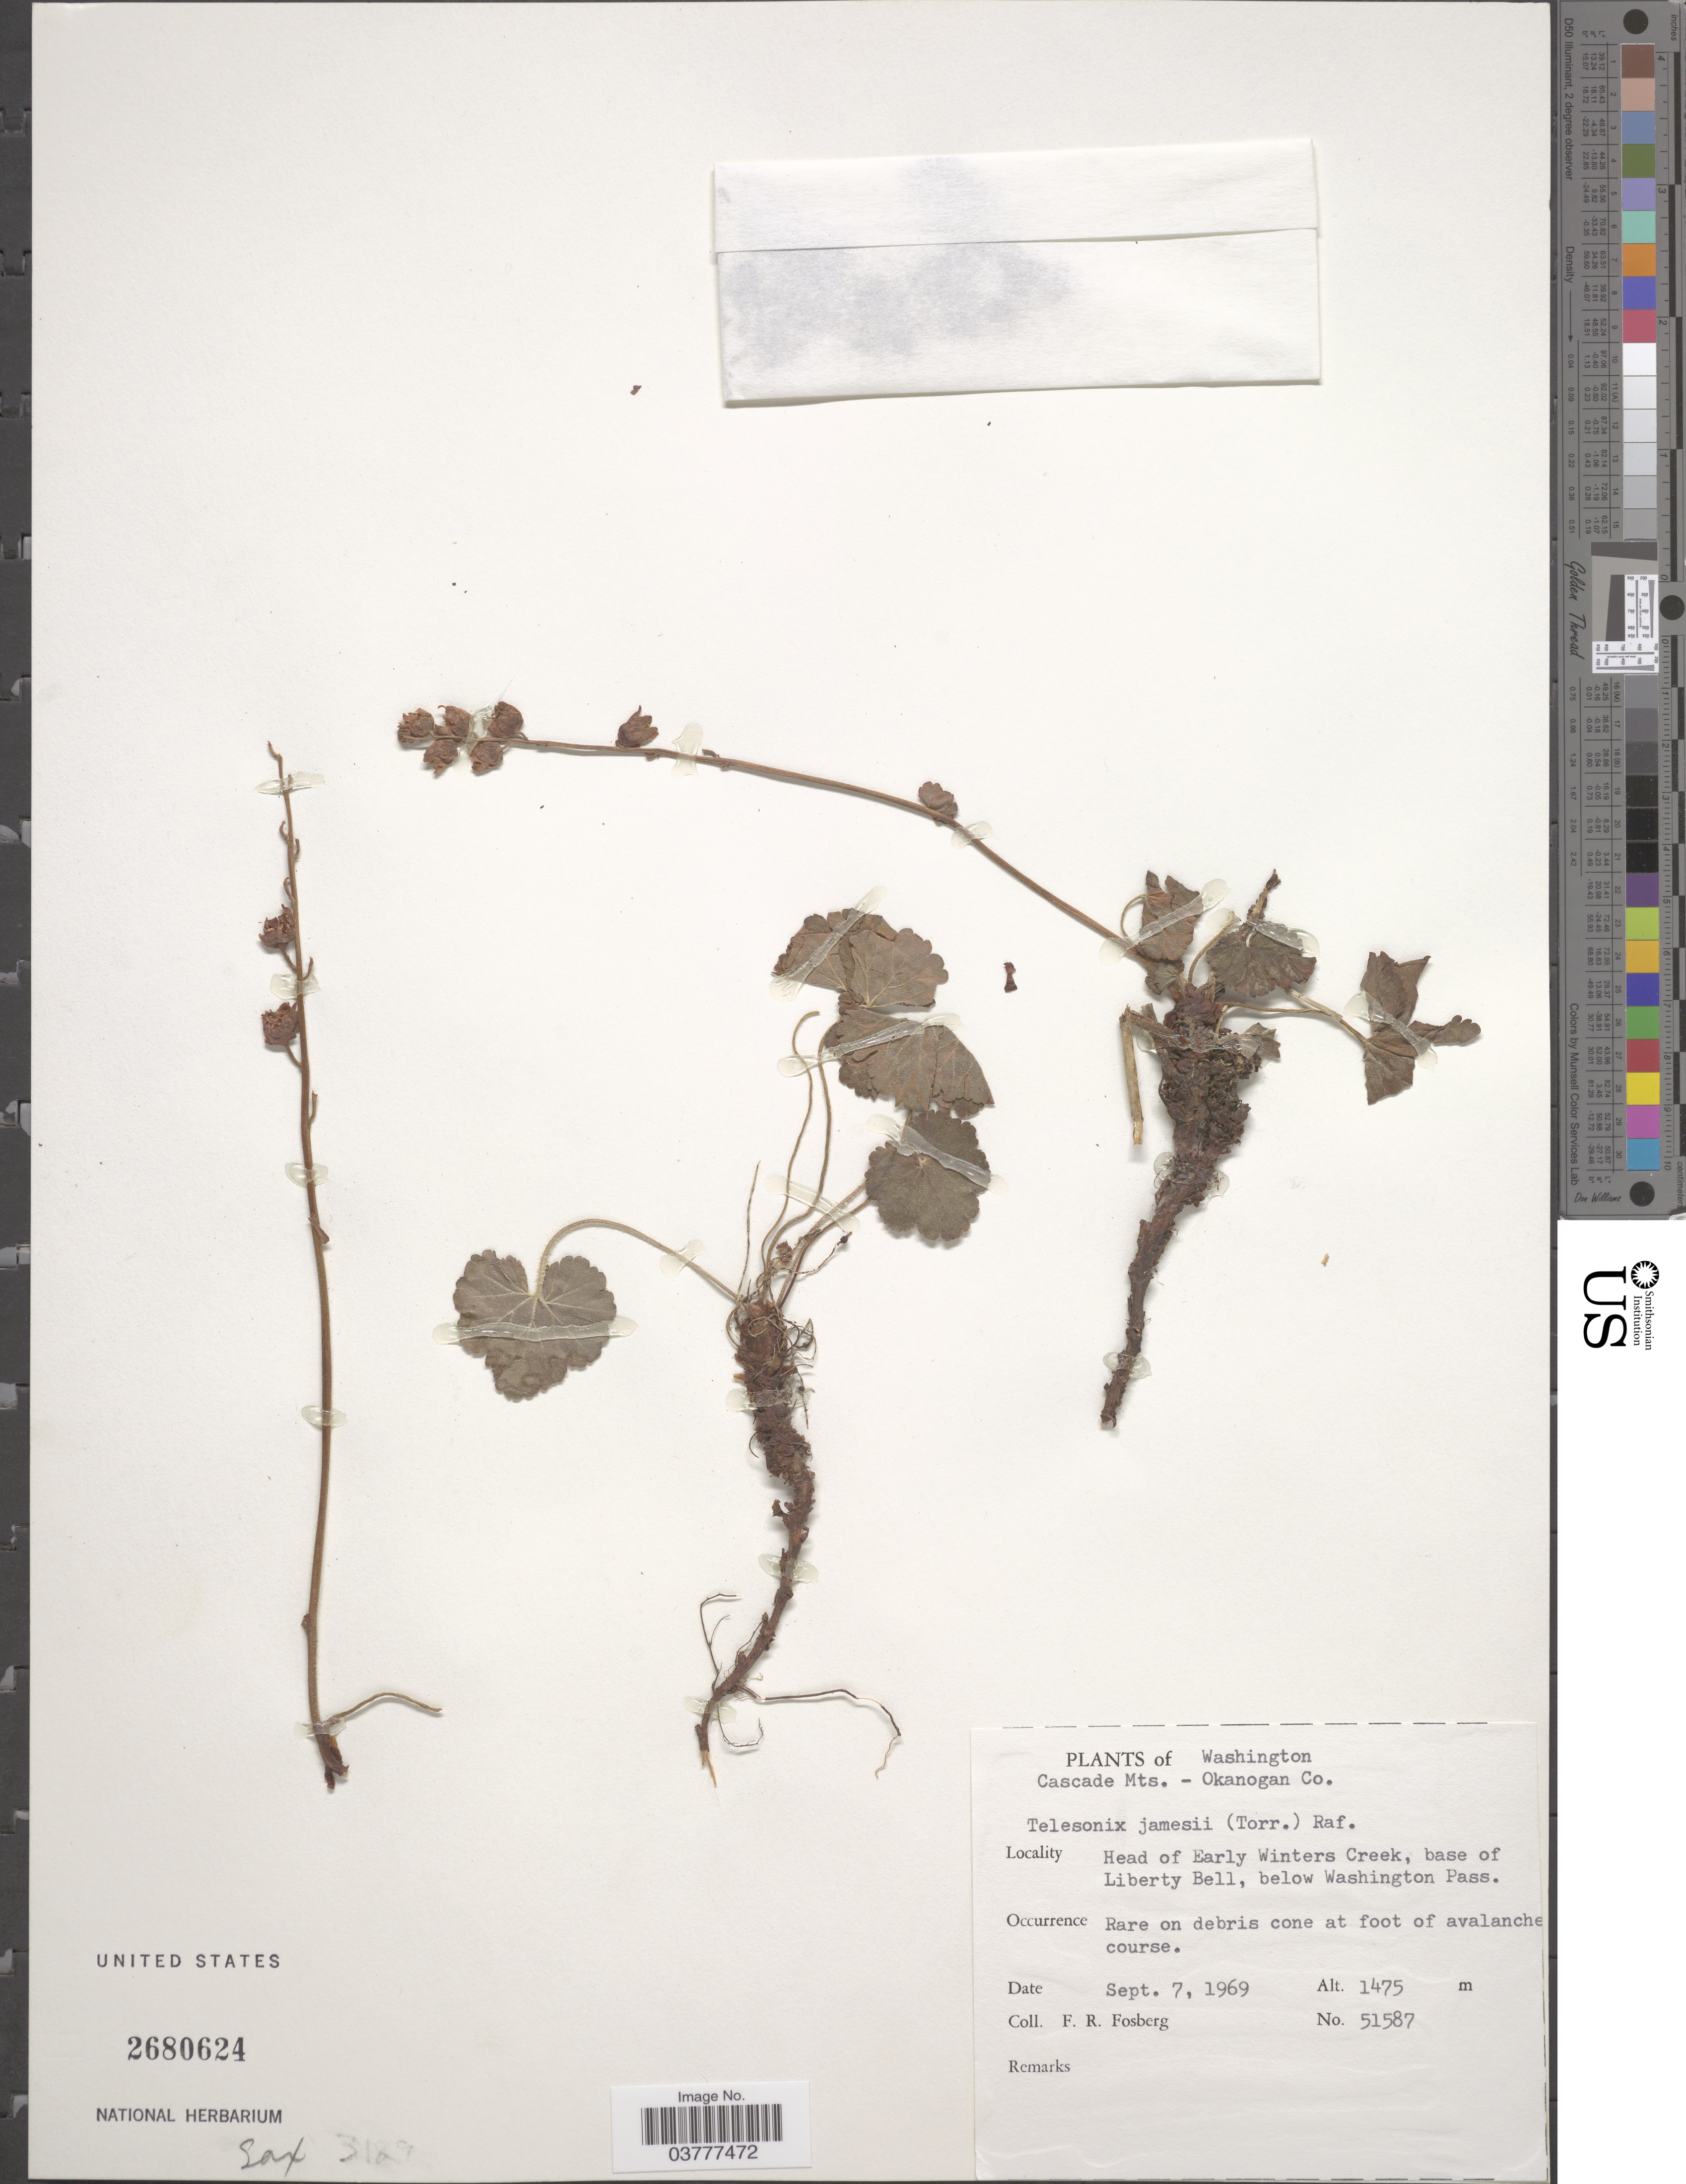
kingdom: Plantae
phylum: Tracheophyta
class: Magnoliopsida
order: Saxifragales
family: Saxifragaceae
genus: Telesonix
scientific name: Telesonix jamesii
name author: (Torr.) Raf.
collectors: F. R. Fosberg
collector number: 51587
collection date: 1969-09-07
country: United States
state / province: Washington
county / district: Okanogan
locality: Cascade Mts. - Okanogano Co. Head of Early Winters Creek, base of Liberty Bell, below Washington Pass.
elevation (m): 1475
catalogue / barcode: US 2680624